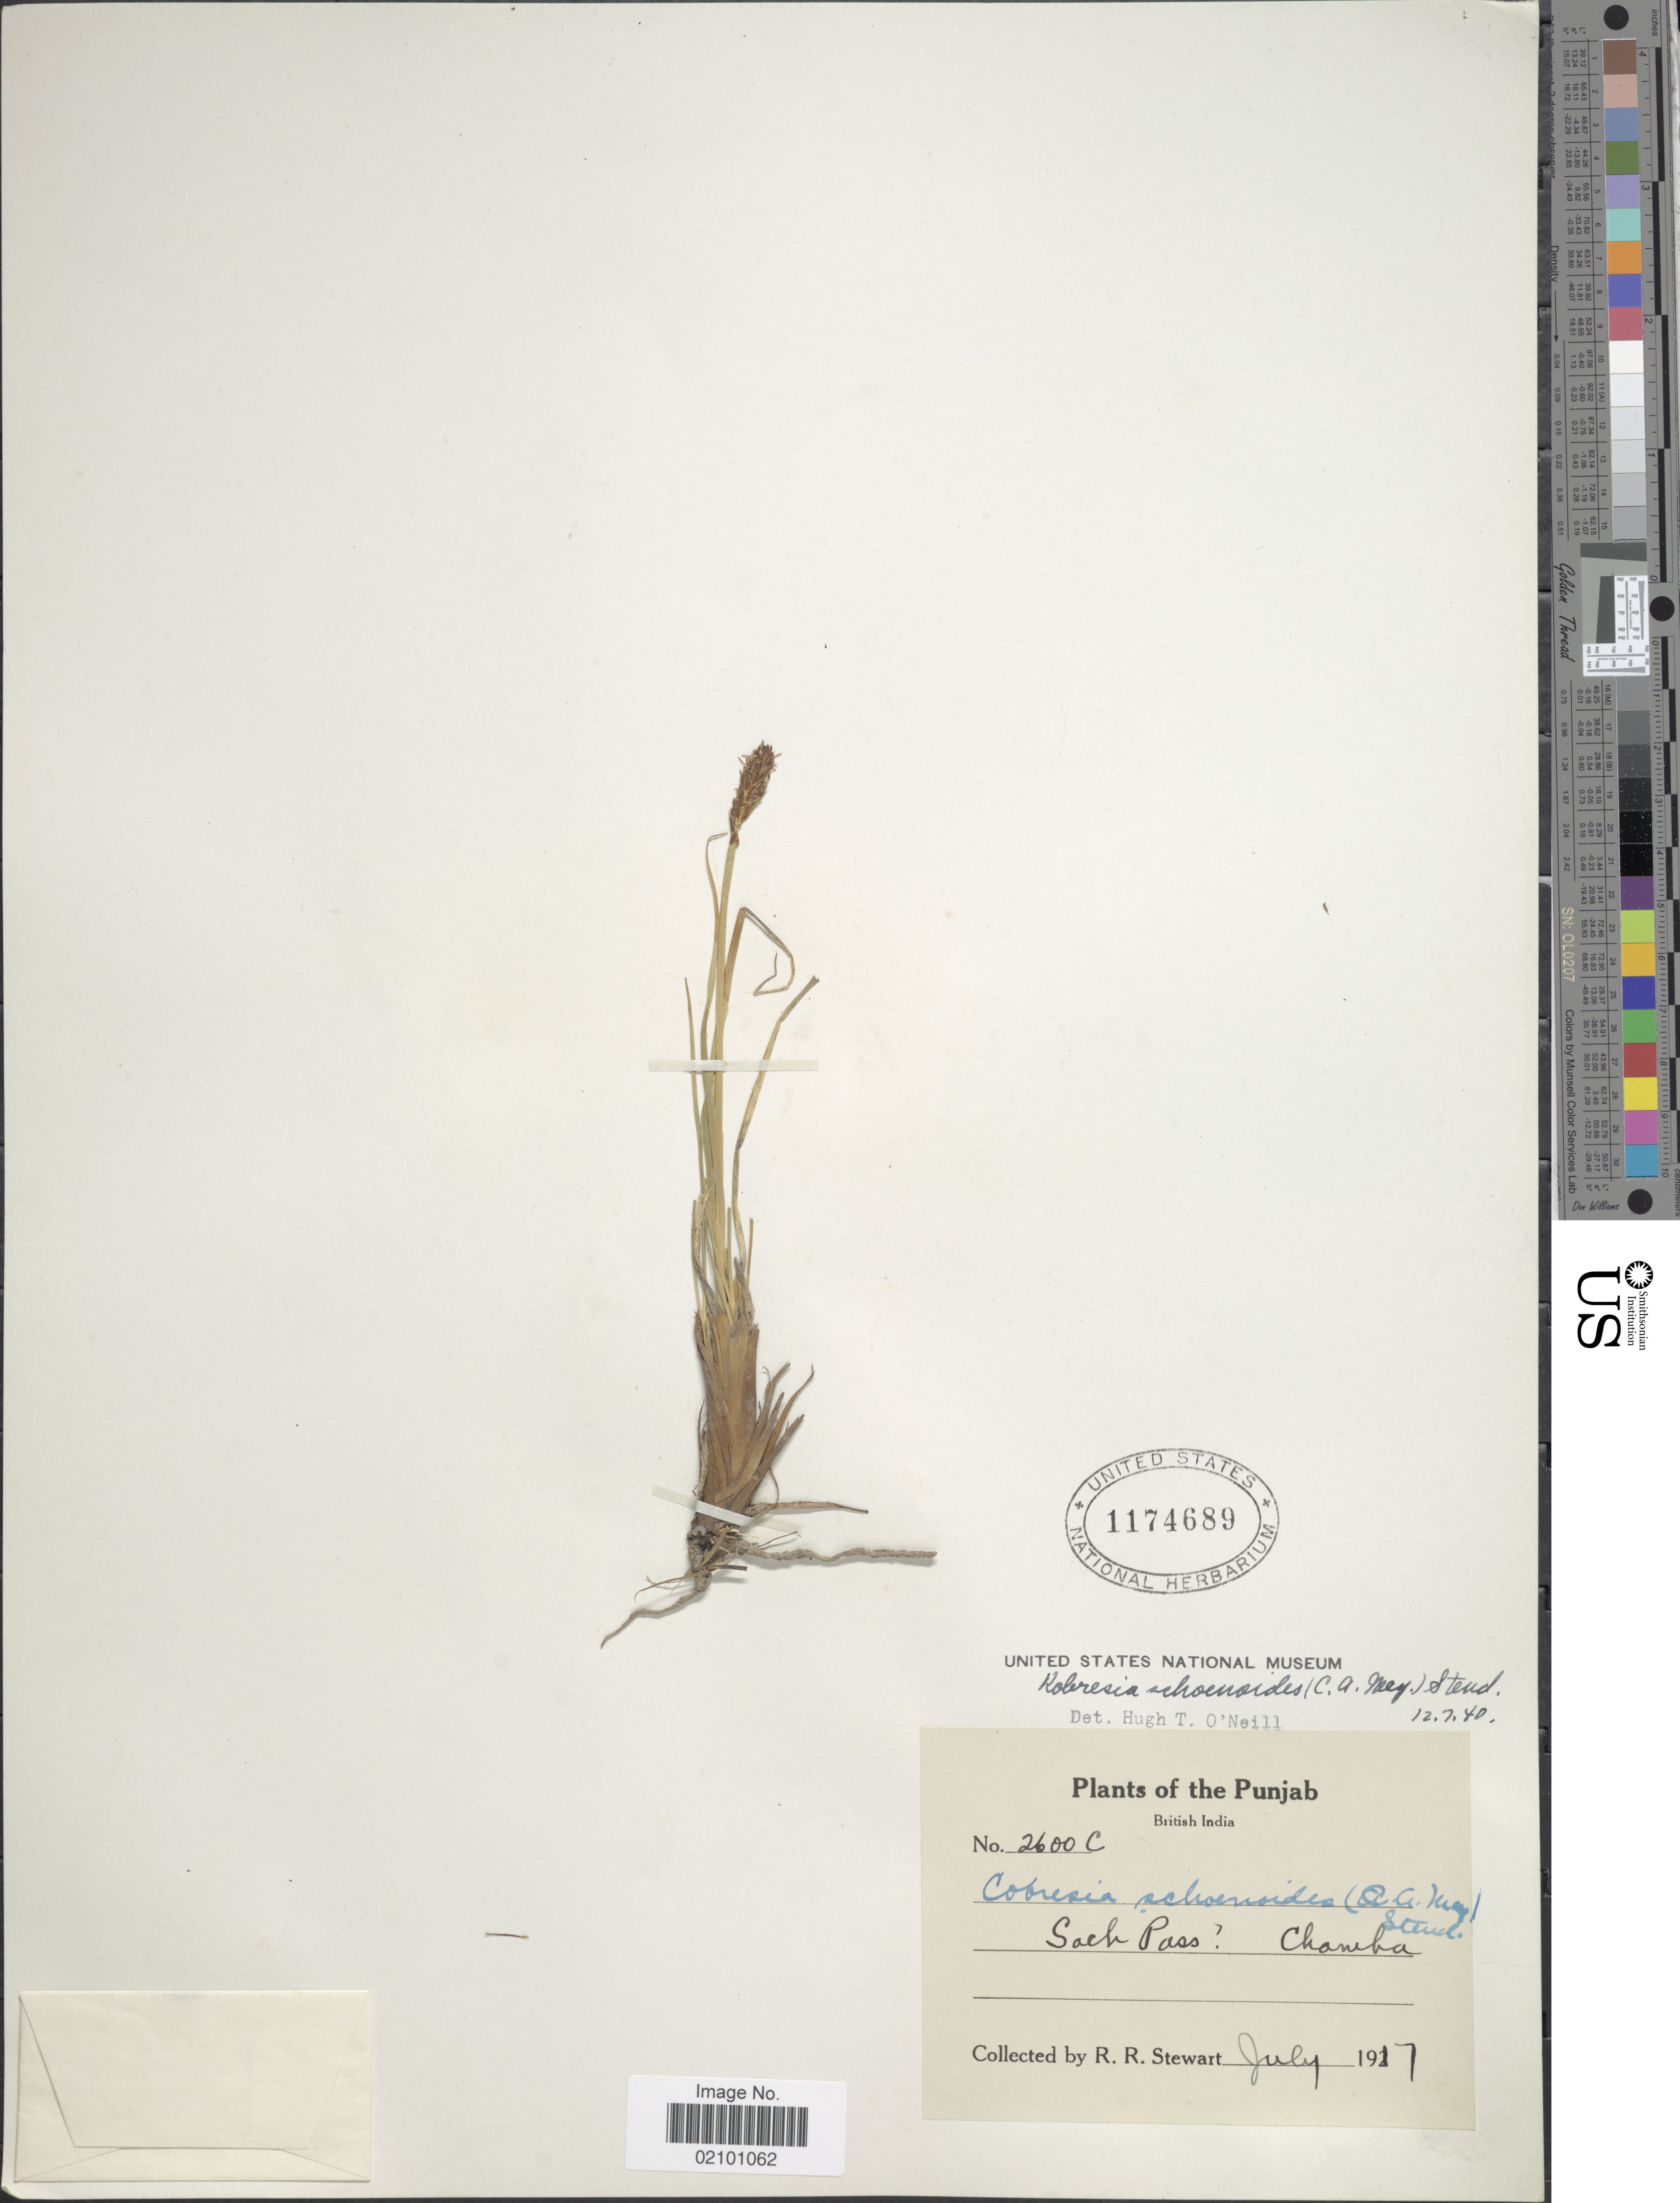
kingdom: Plantae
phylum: Tracheophyta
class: Liliopsida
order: Poales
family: Cyperaceae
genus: Carex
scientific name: Carex deasyi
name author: (C.B. Clarke) O. Yano & S.R. Zhang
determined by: Strong, M. T., (US), Smithsonian Institution - National Museum of Natural History (UNITED STATES)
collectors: R. R. Stewart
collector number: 2600C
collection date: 1917-07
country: India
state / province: Punjab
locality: British India, Sach Pass, Chamba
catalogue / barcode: US 1174689